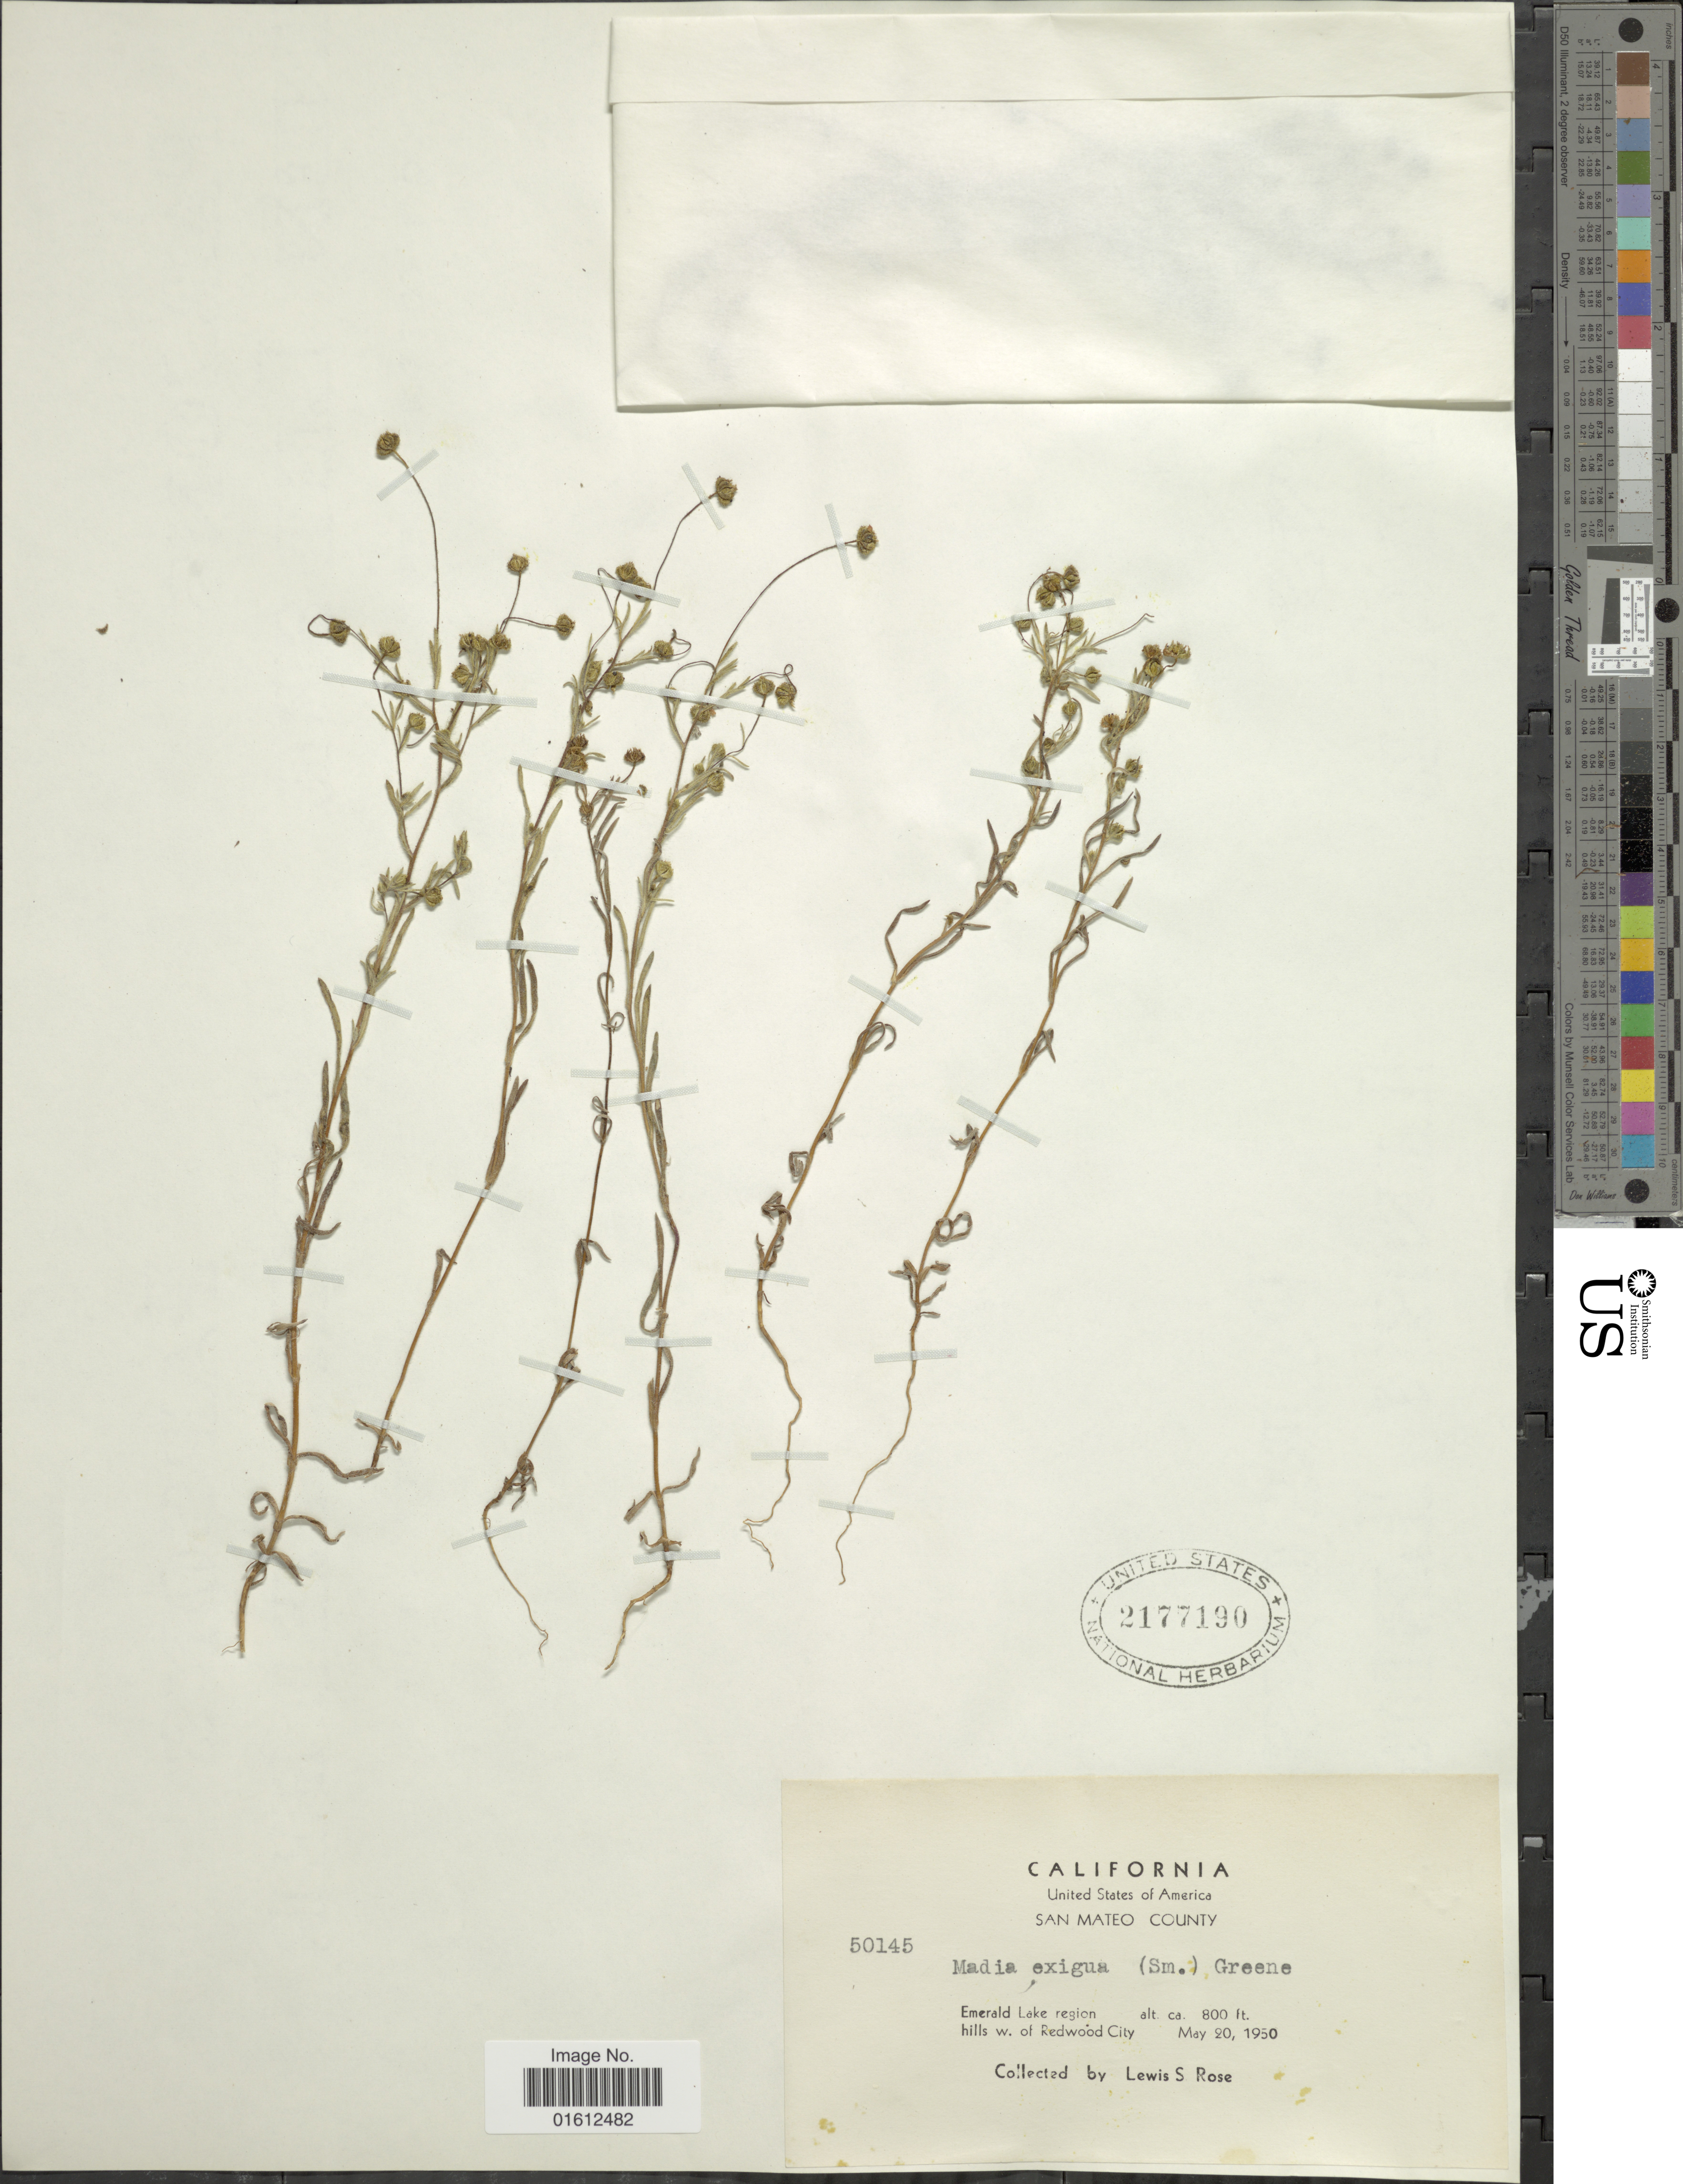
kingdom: Plantae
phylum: Tracheophyta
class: Magnoliopsida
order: Asterales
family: Asteraceae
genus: Madia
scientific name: Madia exigua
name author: (Sm.) A. Gray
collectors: L. S. Rose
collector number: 50145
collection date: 1950-05-20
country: United States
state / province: California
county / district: San Mateo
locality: San Mateo County. Emerald Lake region hills w. of Redwood City.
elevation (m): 244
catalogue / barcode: US 2177190